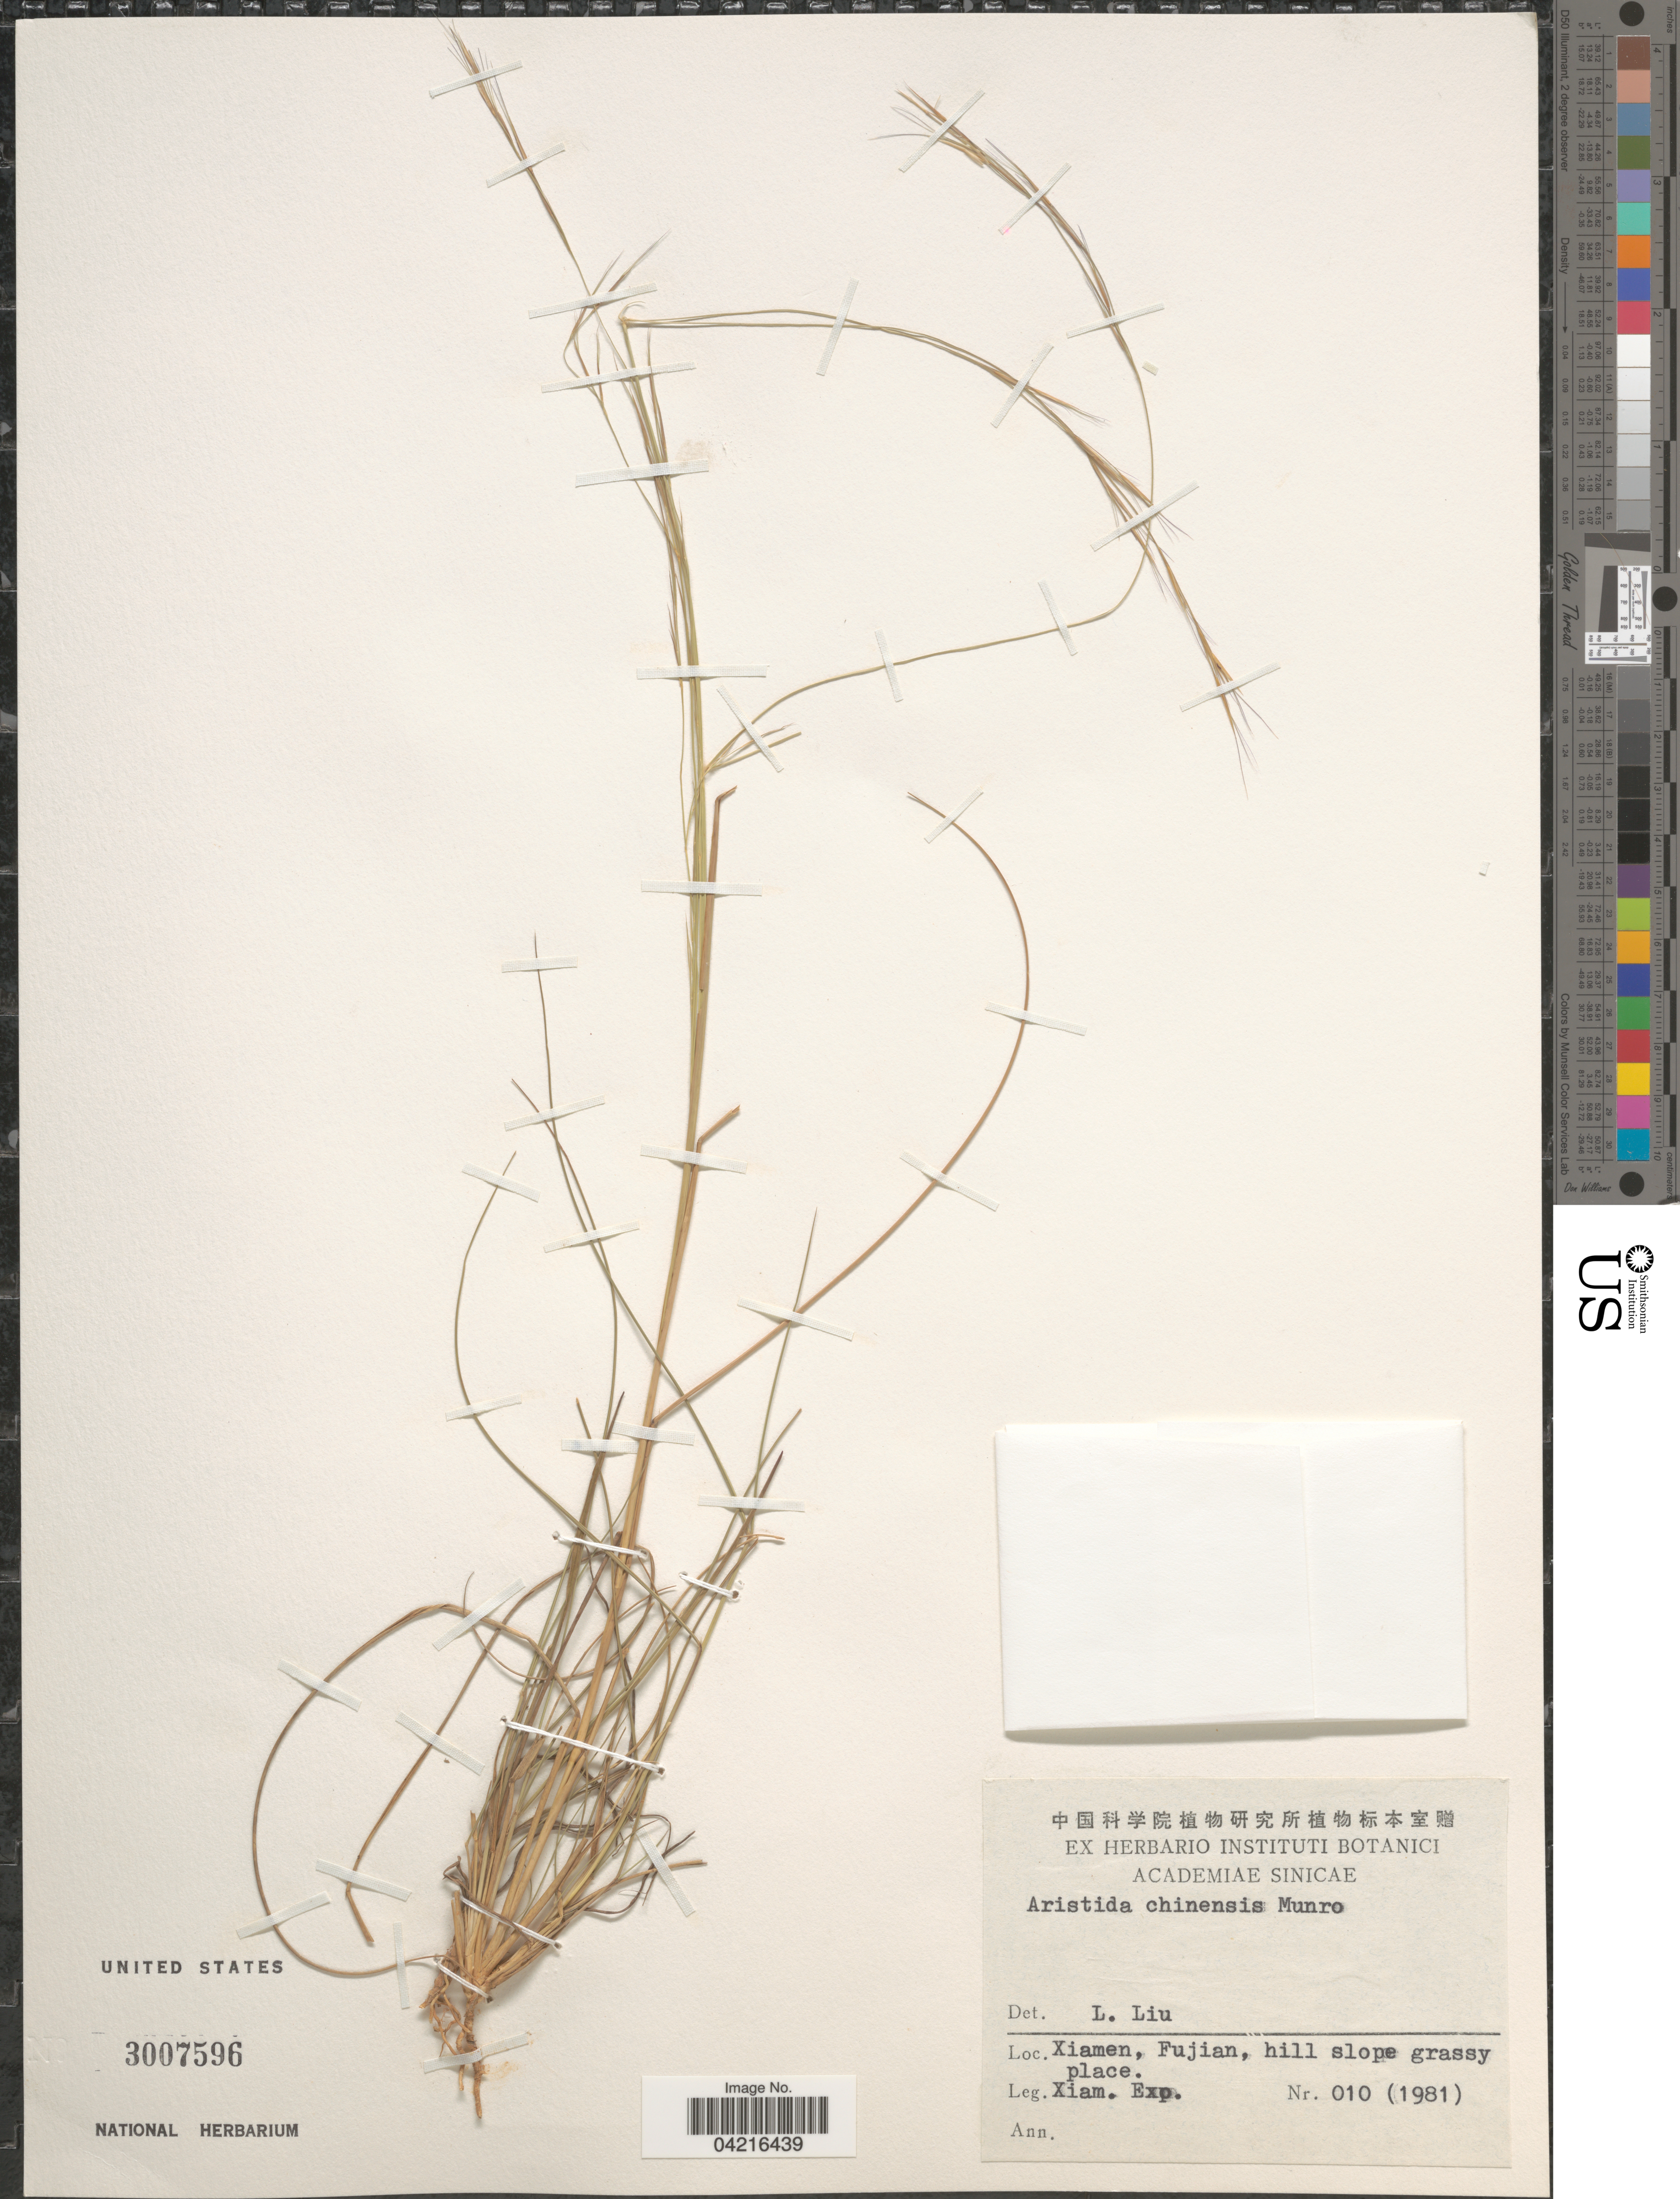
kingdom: Plantae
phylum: Tracheophyta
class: Liliopsida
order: Poales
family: Poaceae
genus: Aristida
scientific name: Aristida chinensis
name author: Munro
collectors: Xiamen Expedition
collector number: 010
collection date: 1981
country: China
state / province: Fujian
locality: Xiamen, hill slope grassy.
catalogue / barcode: US 3007596